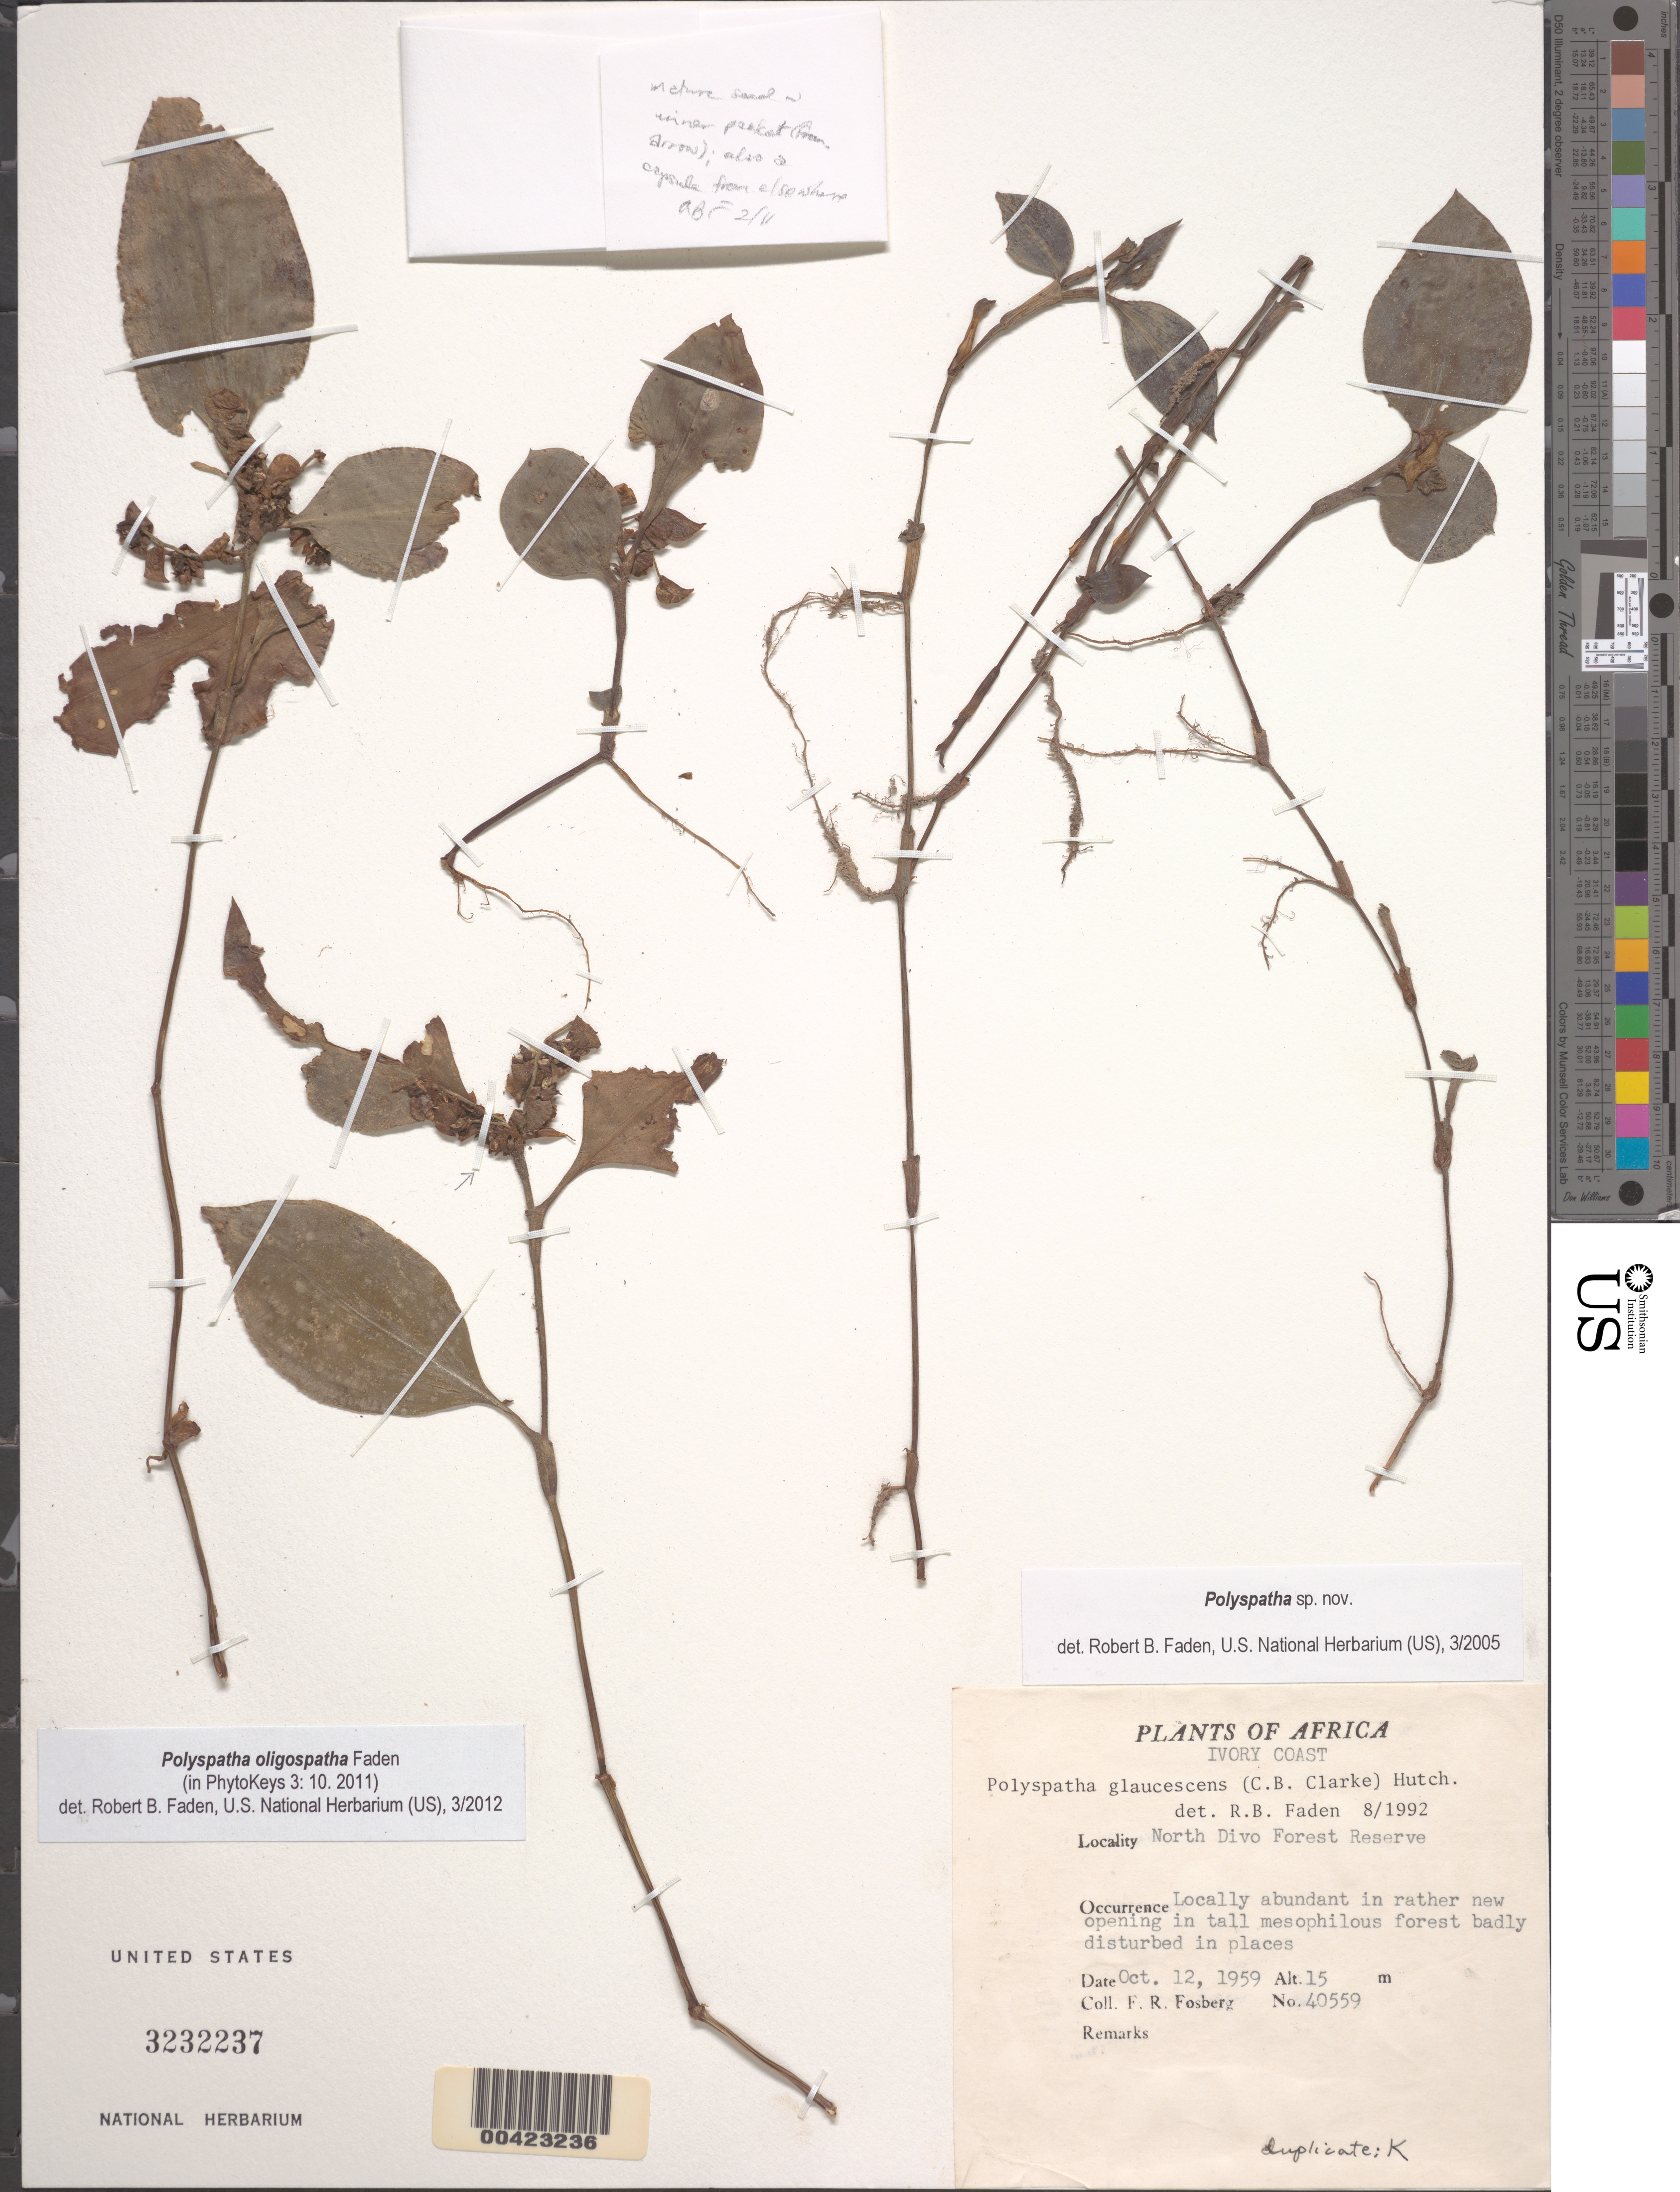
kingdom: Plantae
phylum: Tracheophyta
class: Liliopsida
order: Commelinales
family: Commelinaceae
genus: Polyspatha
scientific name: Polyspatha oligospatha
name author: Faden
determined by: Faden, Robert B., (US), Smithsonian Institution - National Museum of Natural History (UNITED STATES)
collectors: F. R. Fosberg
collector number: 40559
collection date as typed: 12 Oct 1959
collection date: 1959-10-12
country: Ivory Coast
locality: North Divo Forest Reserve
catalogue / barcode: US 3232237